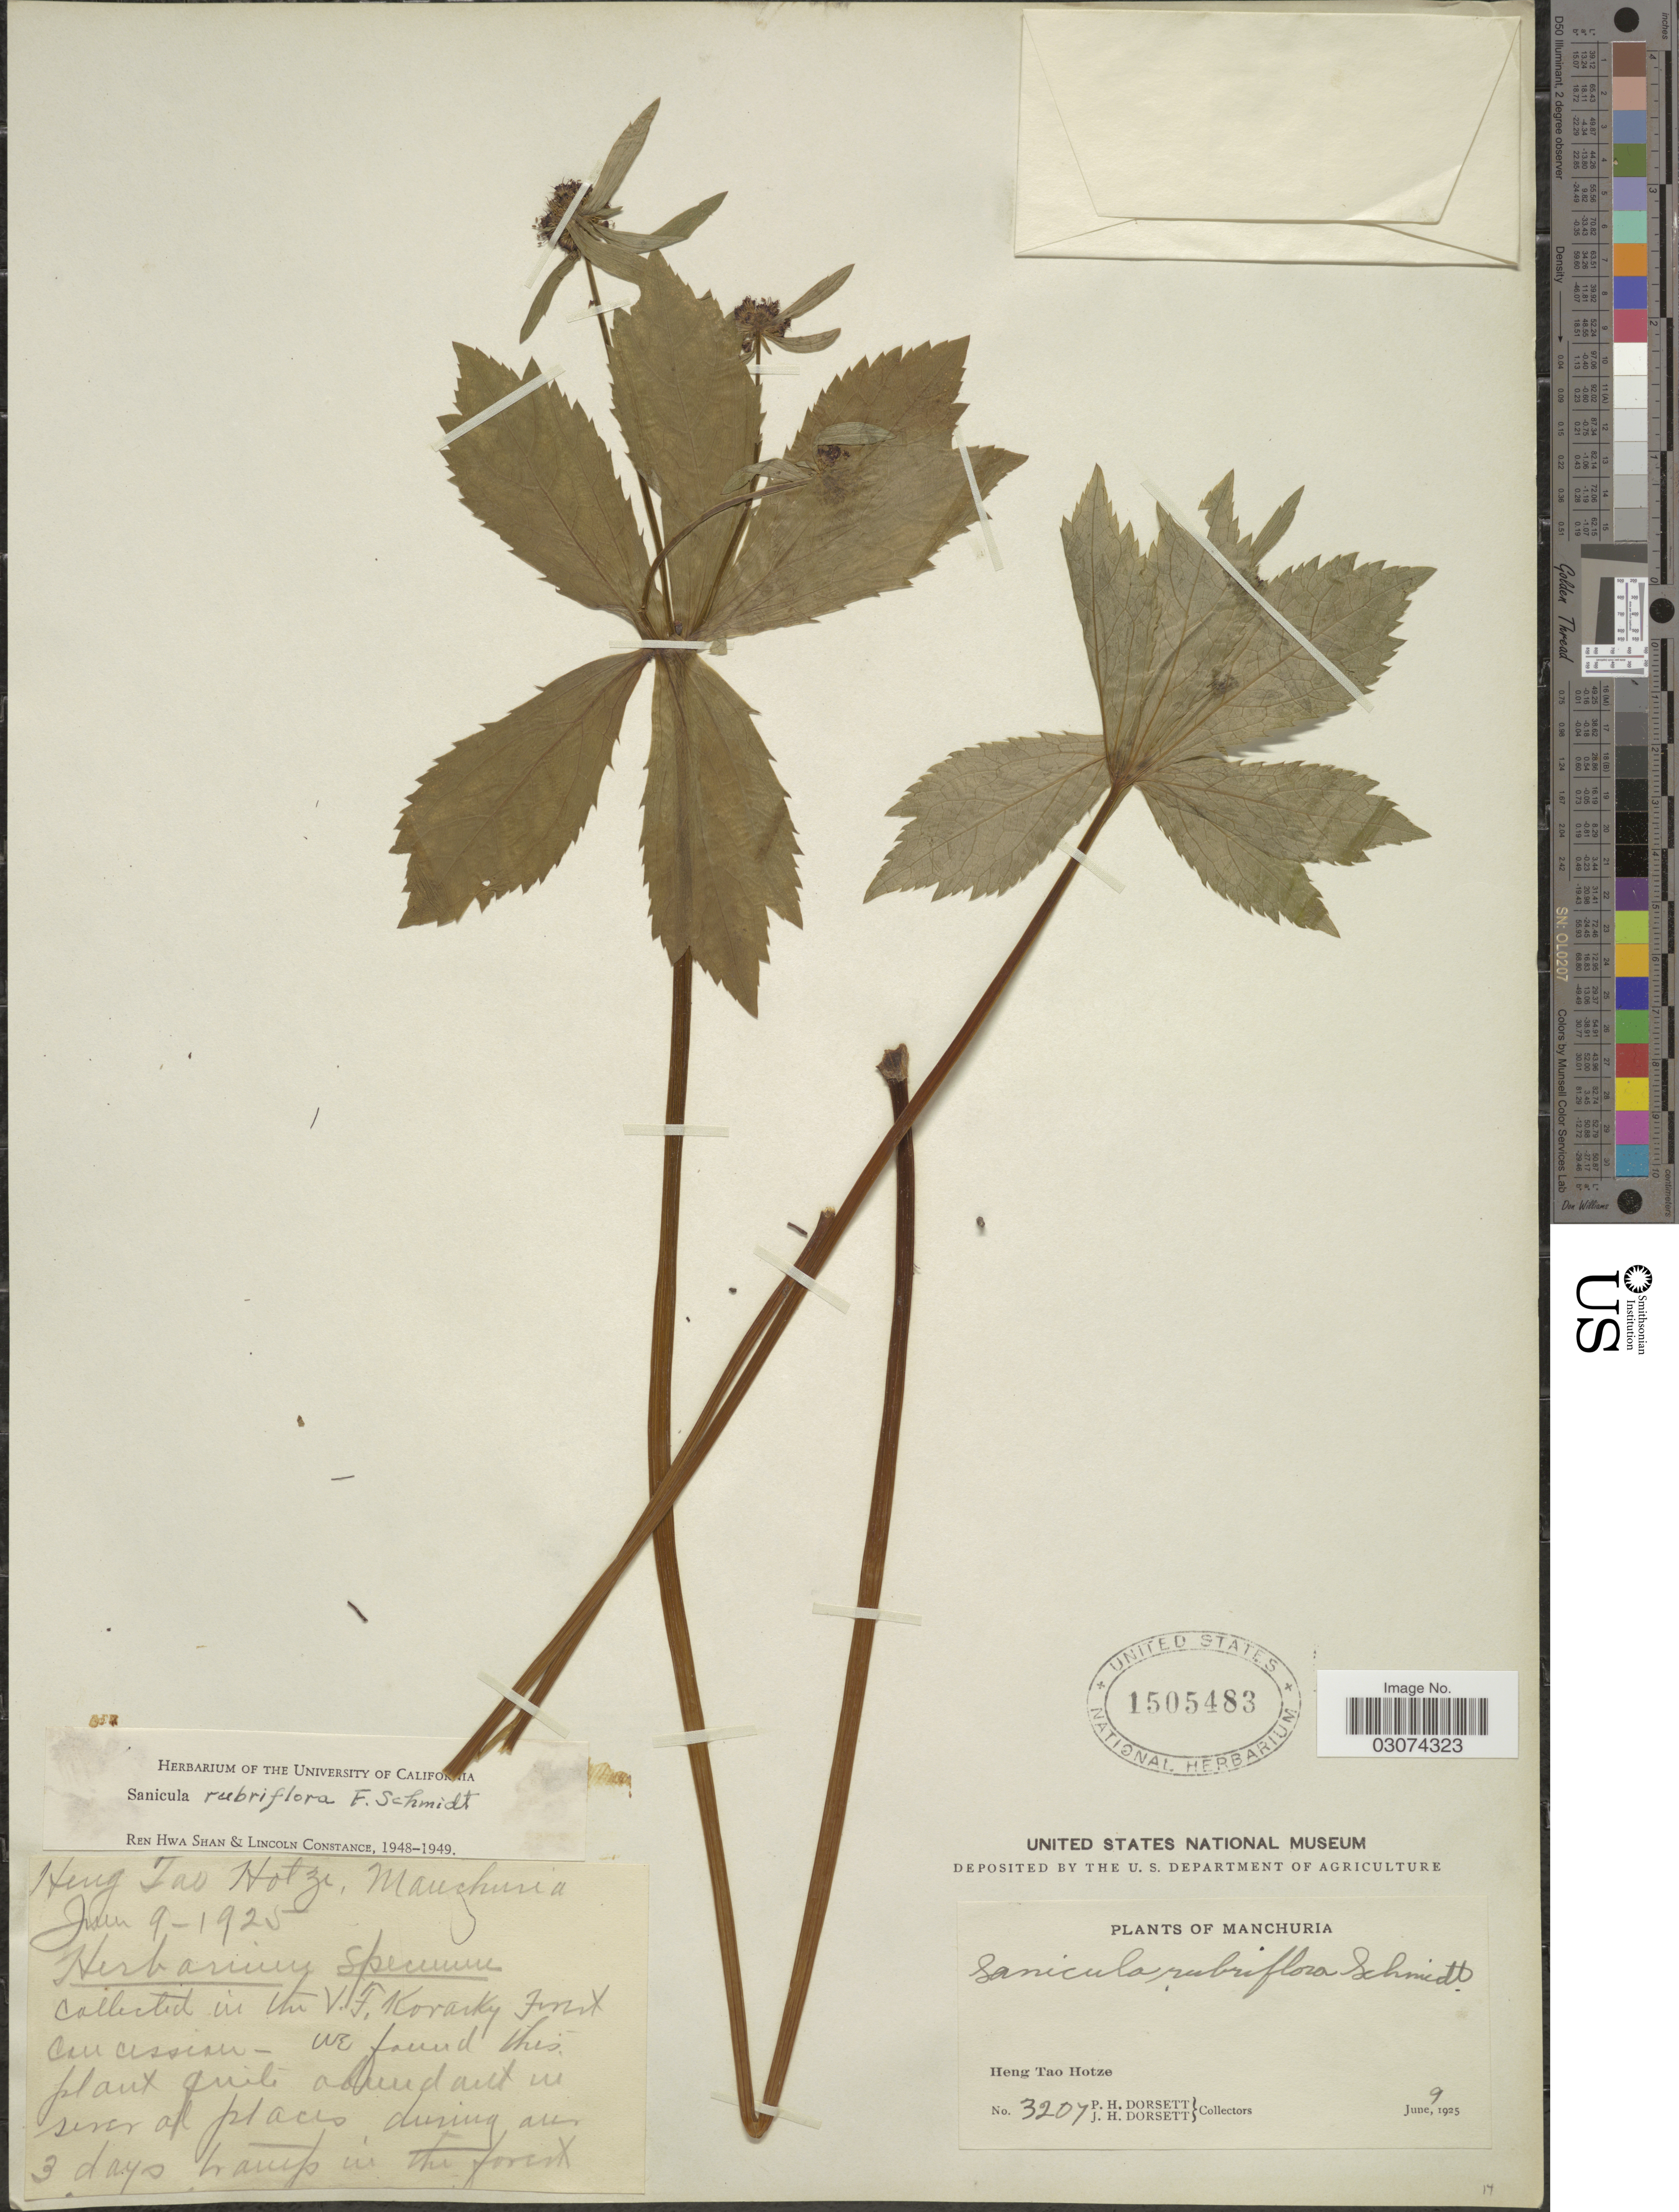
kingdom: Plantae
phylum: Tracheophyta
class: Magnoliopsida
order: Apiales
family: Apiaceae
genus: Sanicula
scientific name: Sanicula rubriflora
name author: F. Schmidt ex Maxim.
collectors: P. H. Dorsett & J. Dorsett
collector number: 3207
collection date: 1925-06-09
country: China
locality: Manchuria. Heng Tao Hotze.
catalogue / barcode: US 1505483